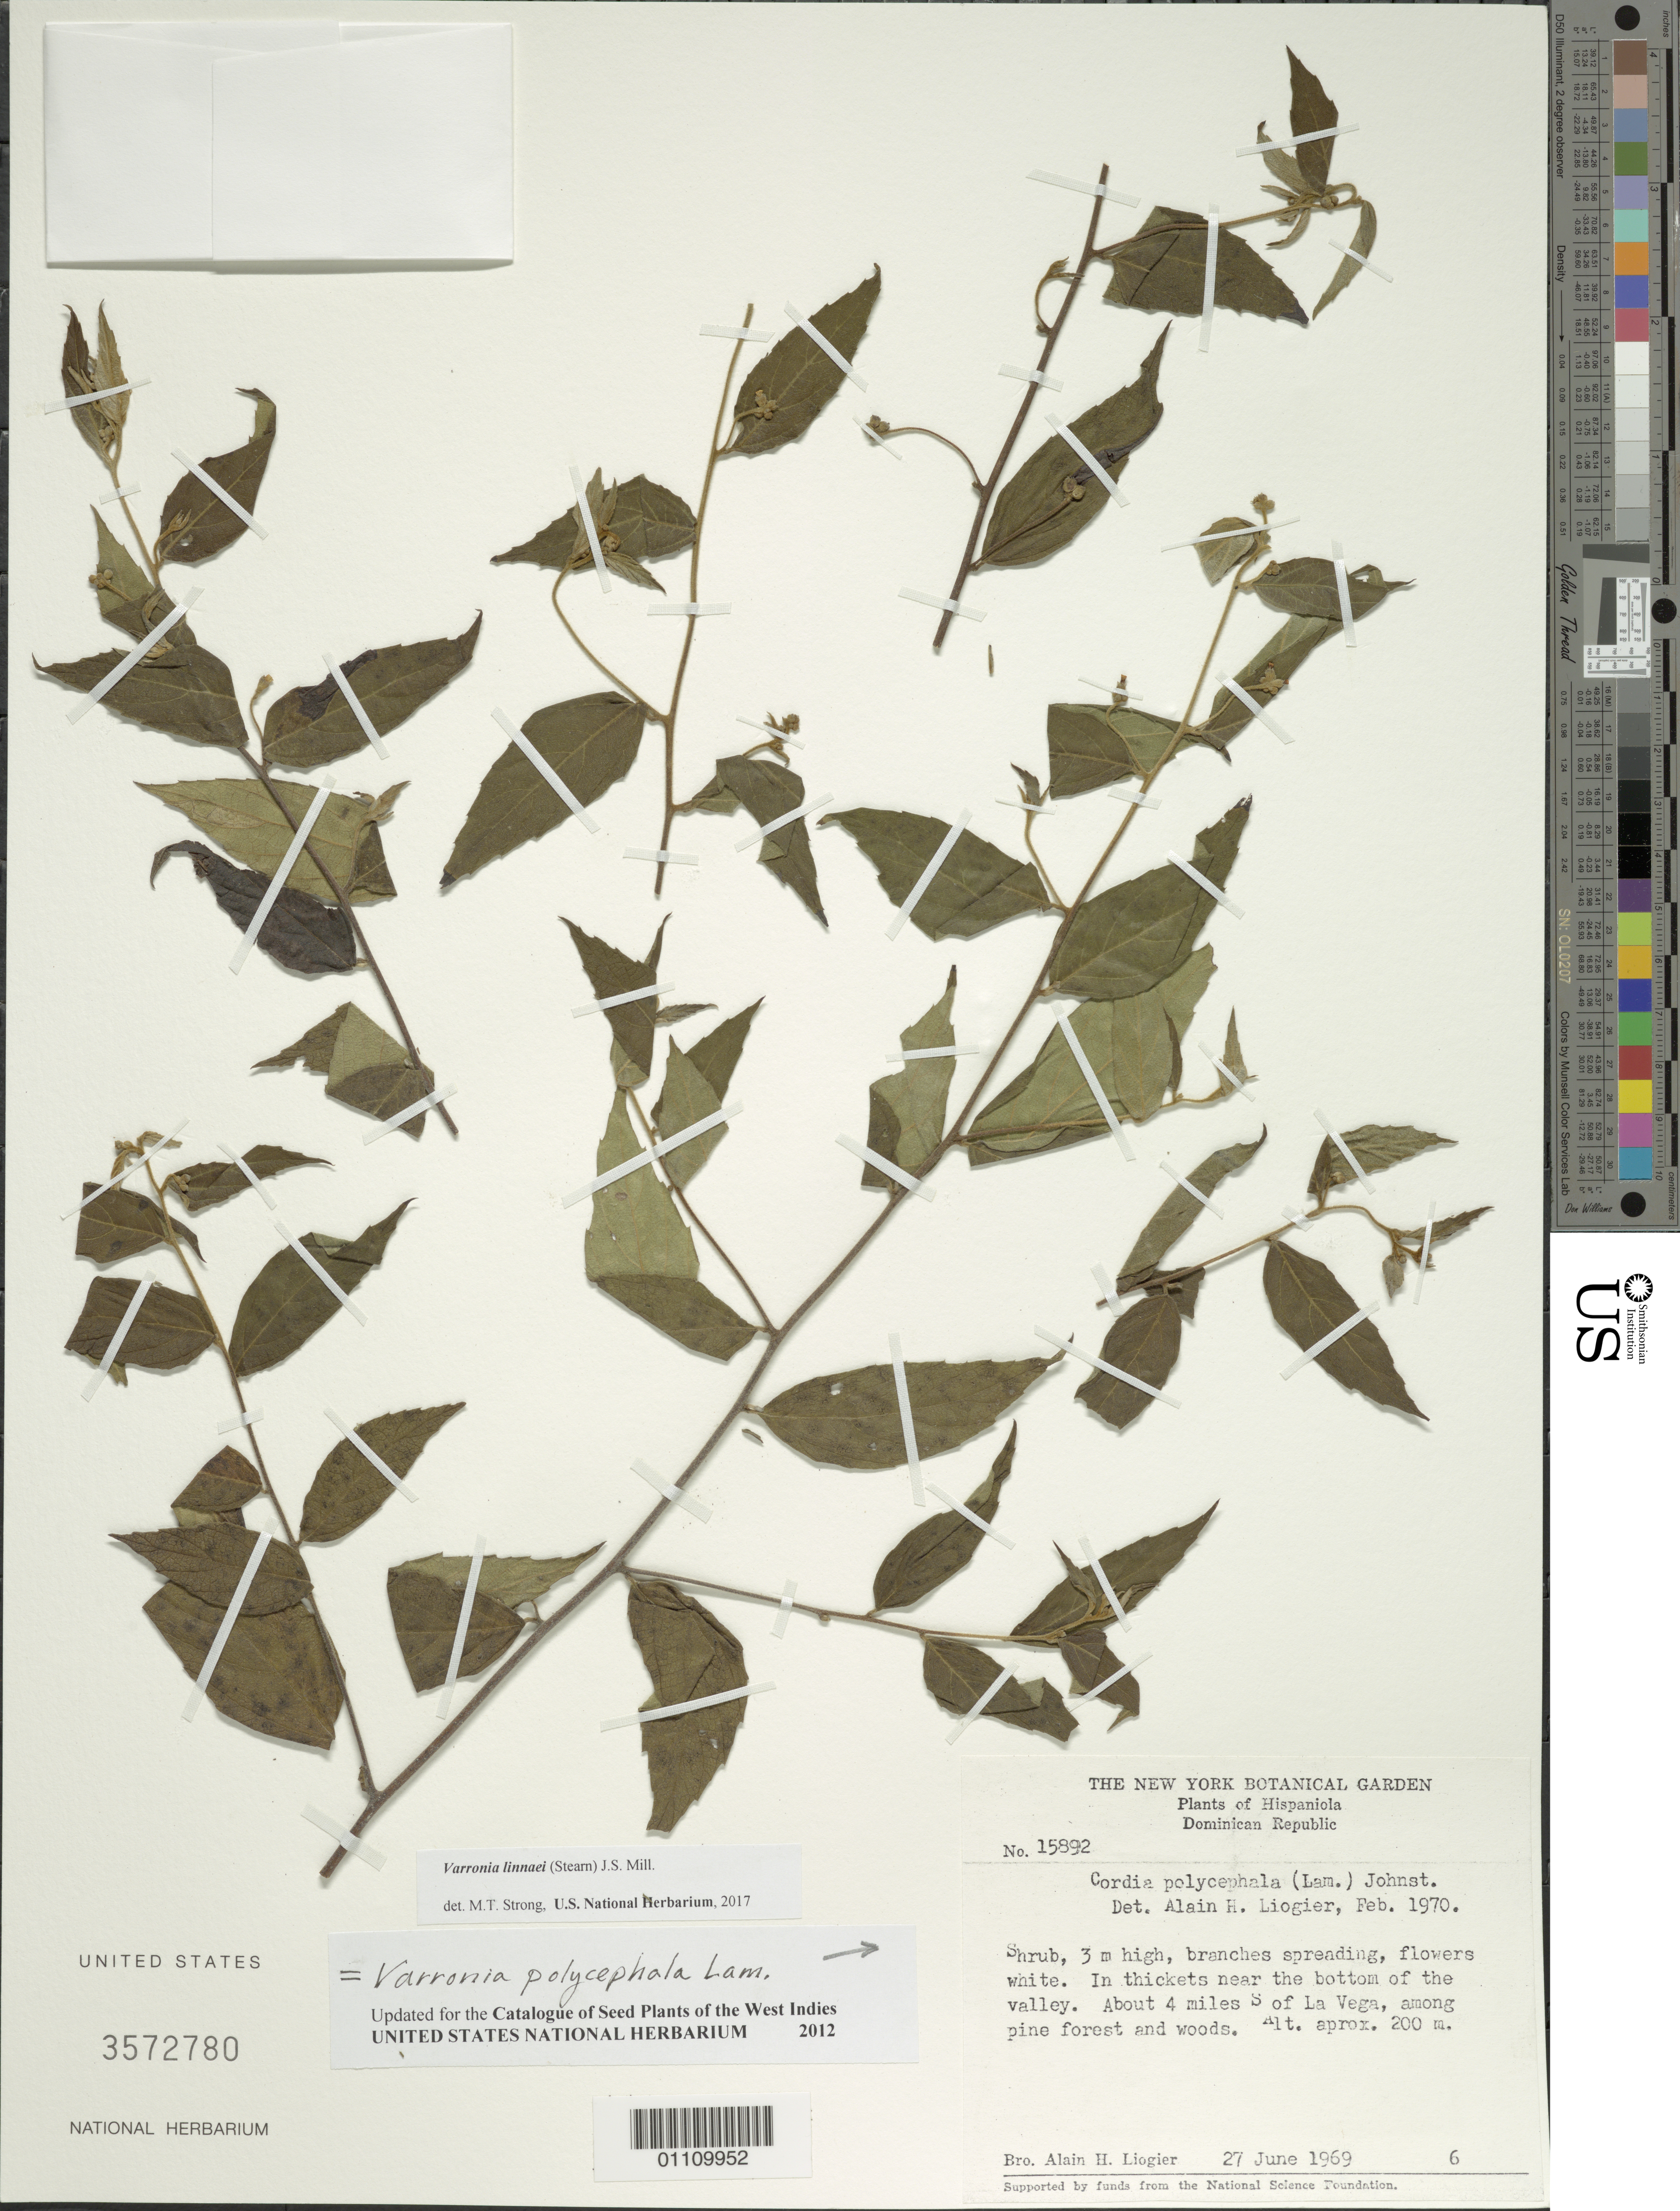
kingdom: Plantae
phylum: Tracheophyta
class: Magnoliopsida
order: Boraginales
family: Cordiaceae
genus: Varronia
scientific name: Varronia linnaei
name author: (Stearn) J.S. Mill.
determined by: Strong, Mark T., (BOT), Smithsonian Institution - National Museum of Natural History (UNITED STATES)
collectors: A. H. Liogier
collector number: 15892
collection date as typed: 27 Jun 1969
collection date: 1969-06-27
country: Dominican Republic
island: Hispaniola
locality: La Vega, about 4 miles S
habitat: Among pine forest and woods; in thickets near the bottom of the valley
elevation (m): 200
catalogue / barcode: US 3572780